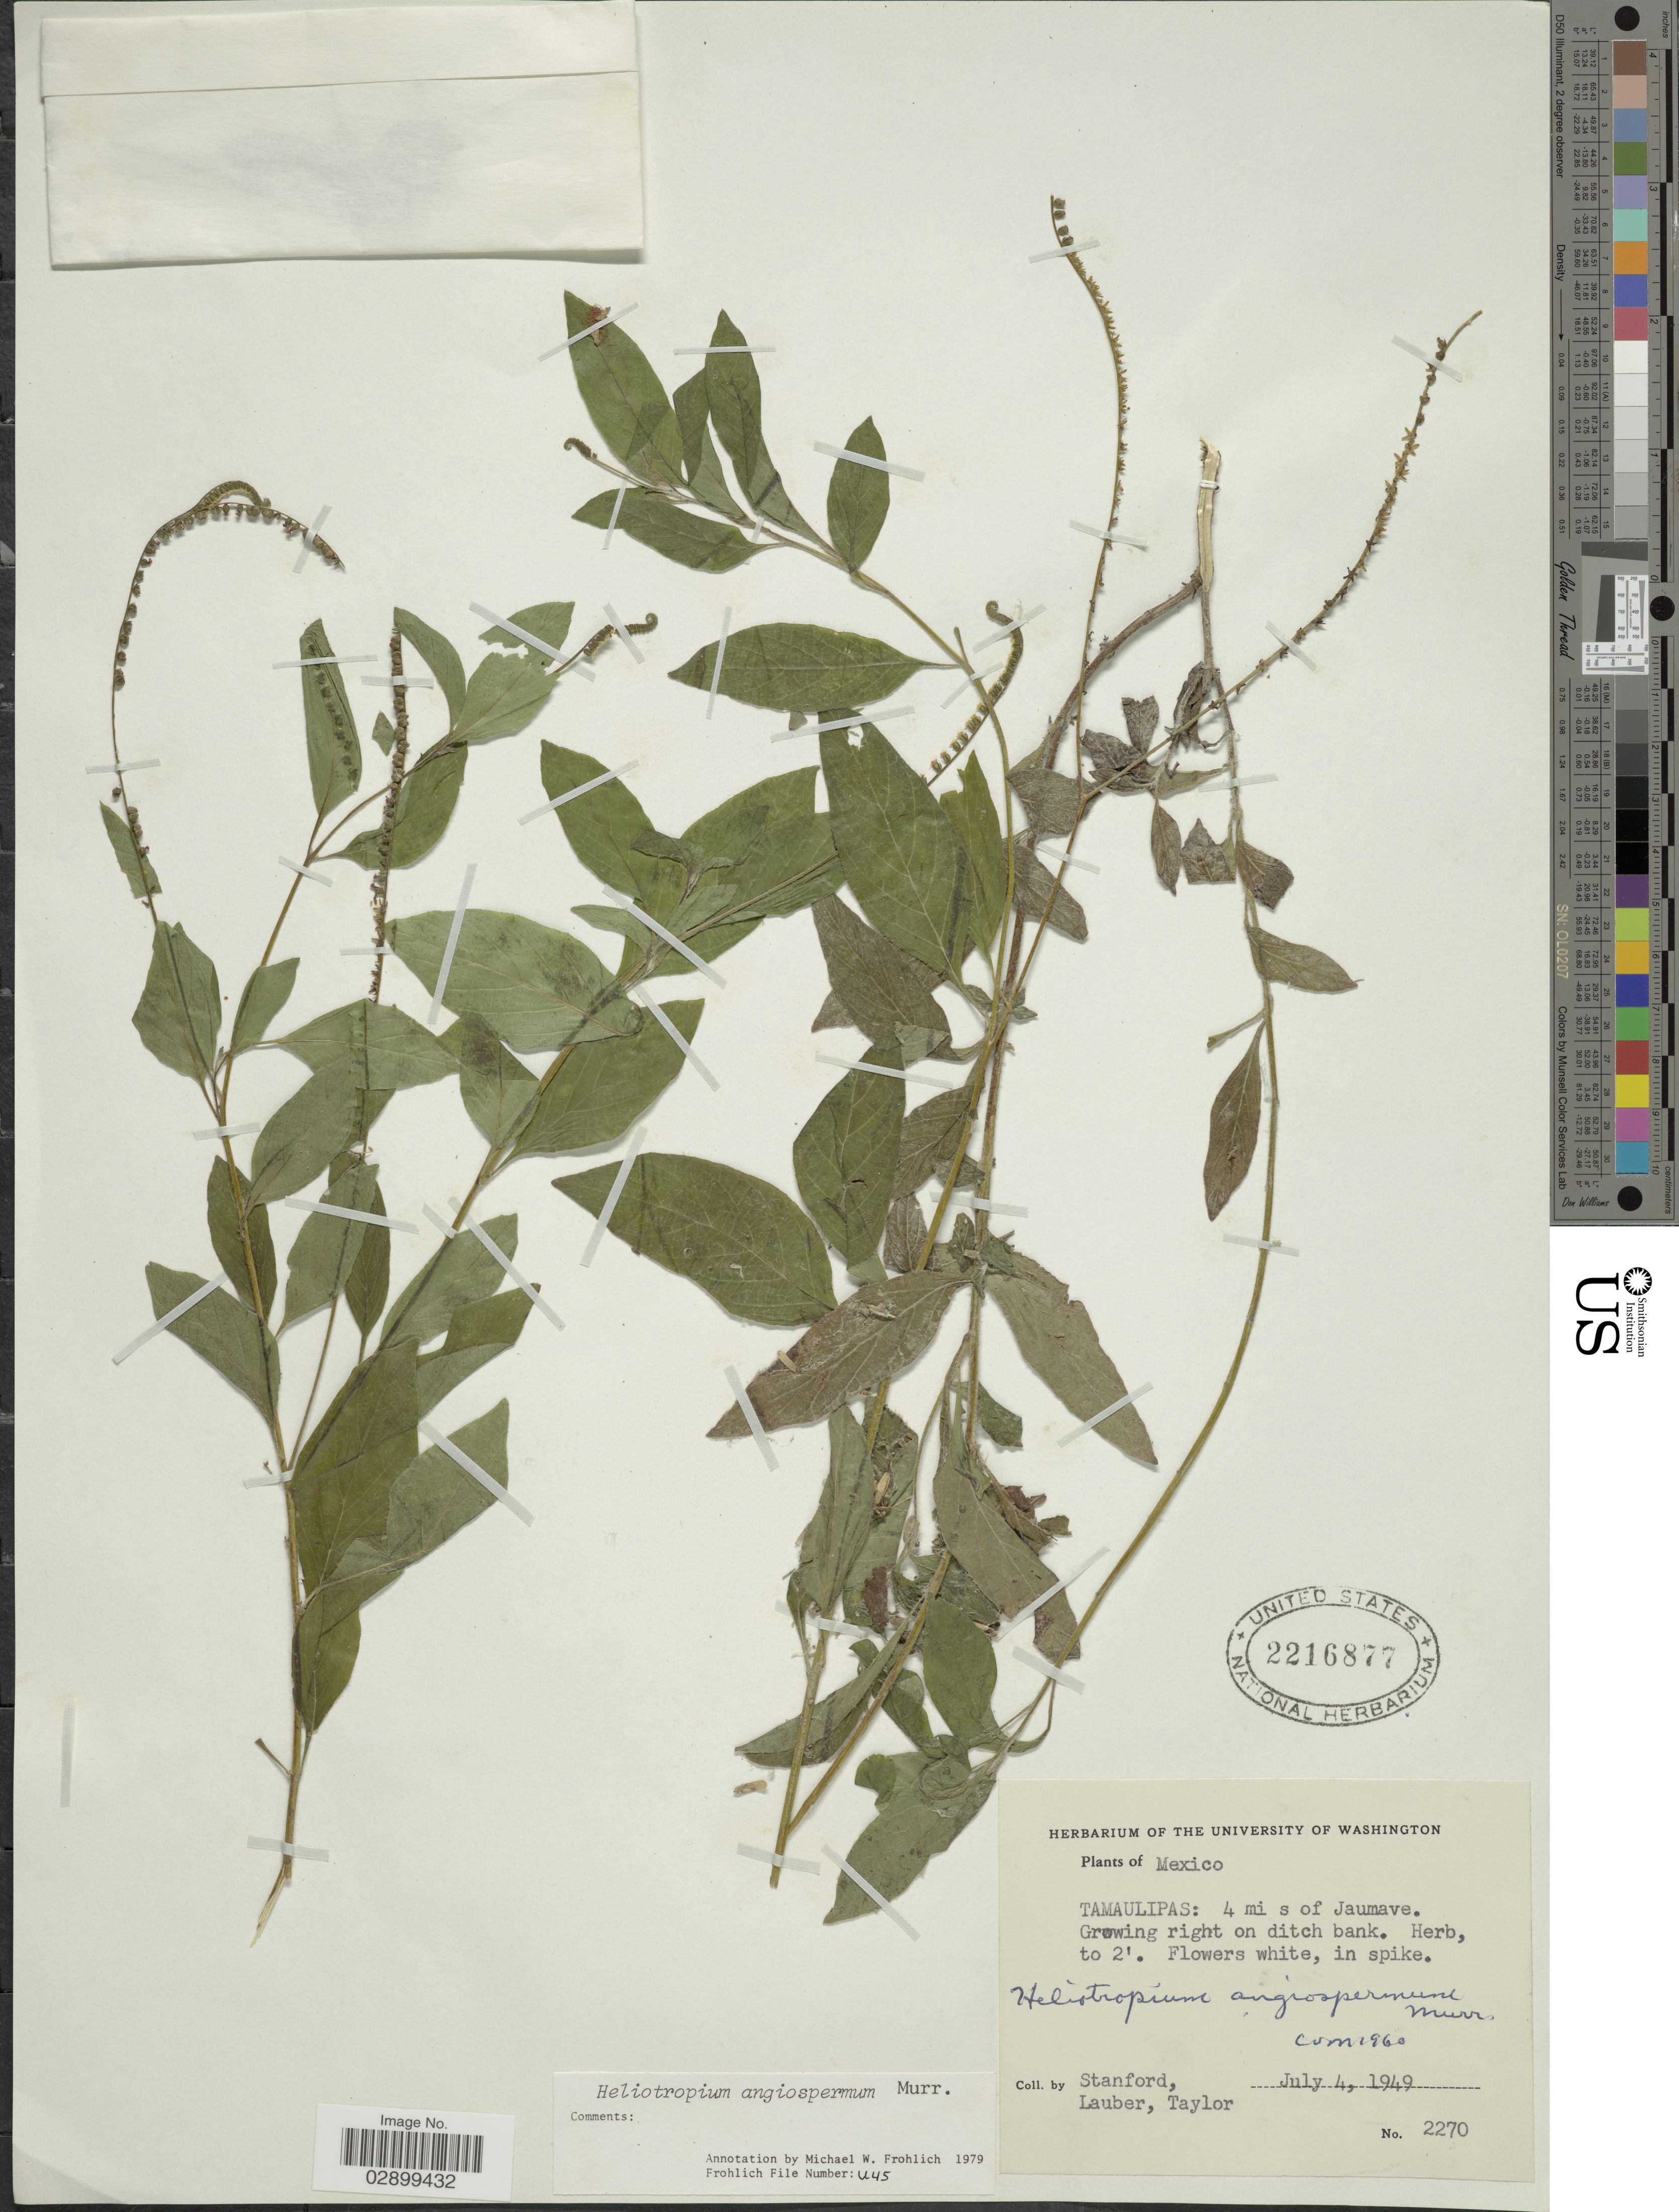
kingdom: Plantae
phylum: Tracheophyta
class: Magnoliopsida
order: Boraginales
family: Heliotropiaceae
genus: Heliotropium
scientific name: Heliotropium angiospermum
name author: Murray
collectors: -. Stanford, Lauber, -- & -- Taylor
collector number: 2270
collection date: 1949-07-04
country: Mexico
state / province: Tamaulipas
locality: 4 mi s of Jaumave.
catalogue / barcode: US 2216877